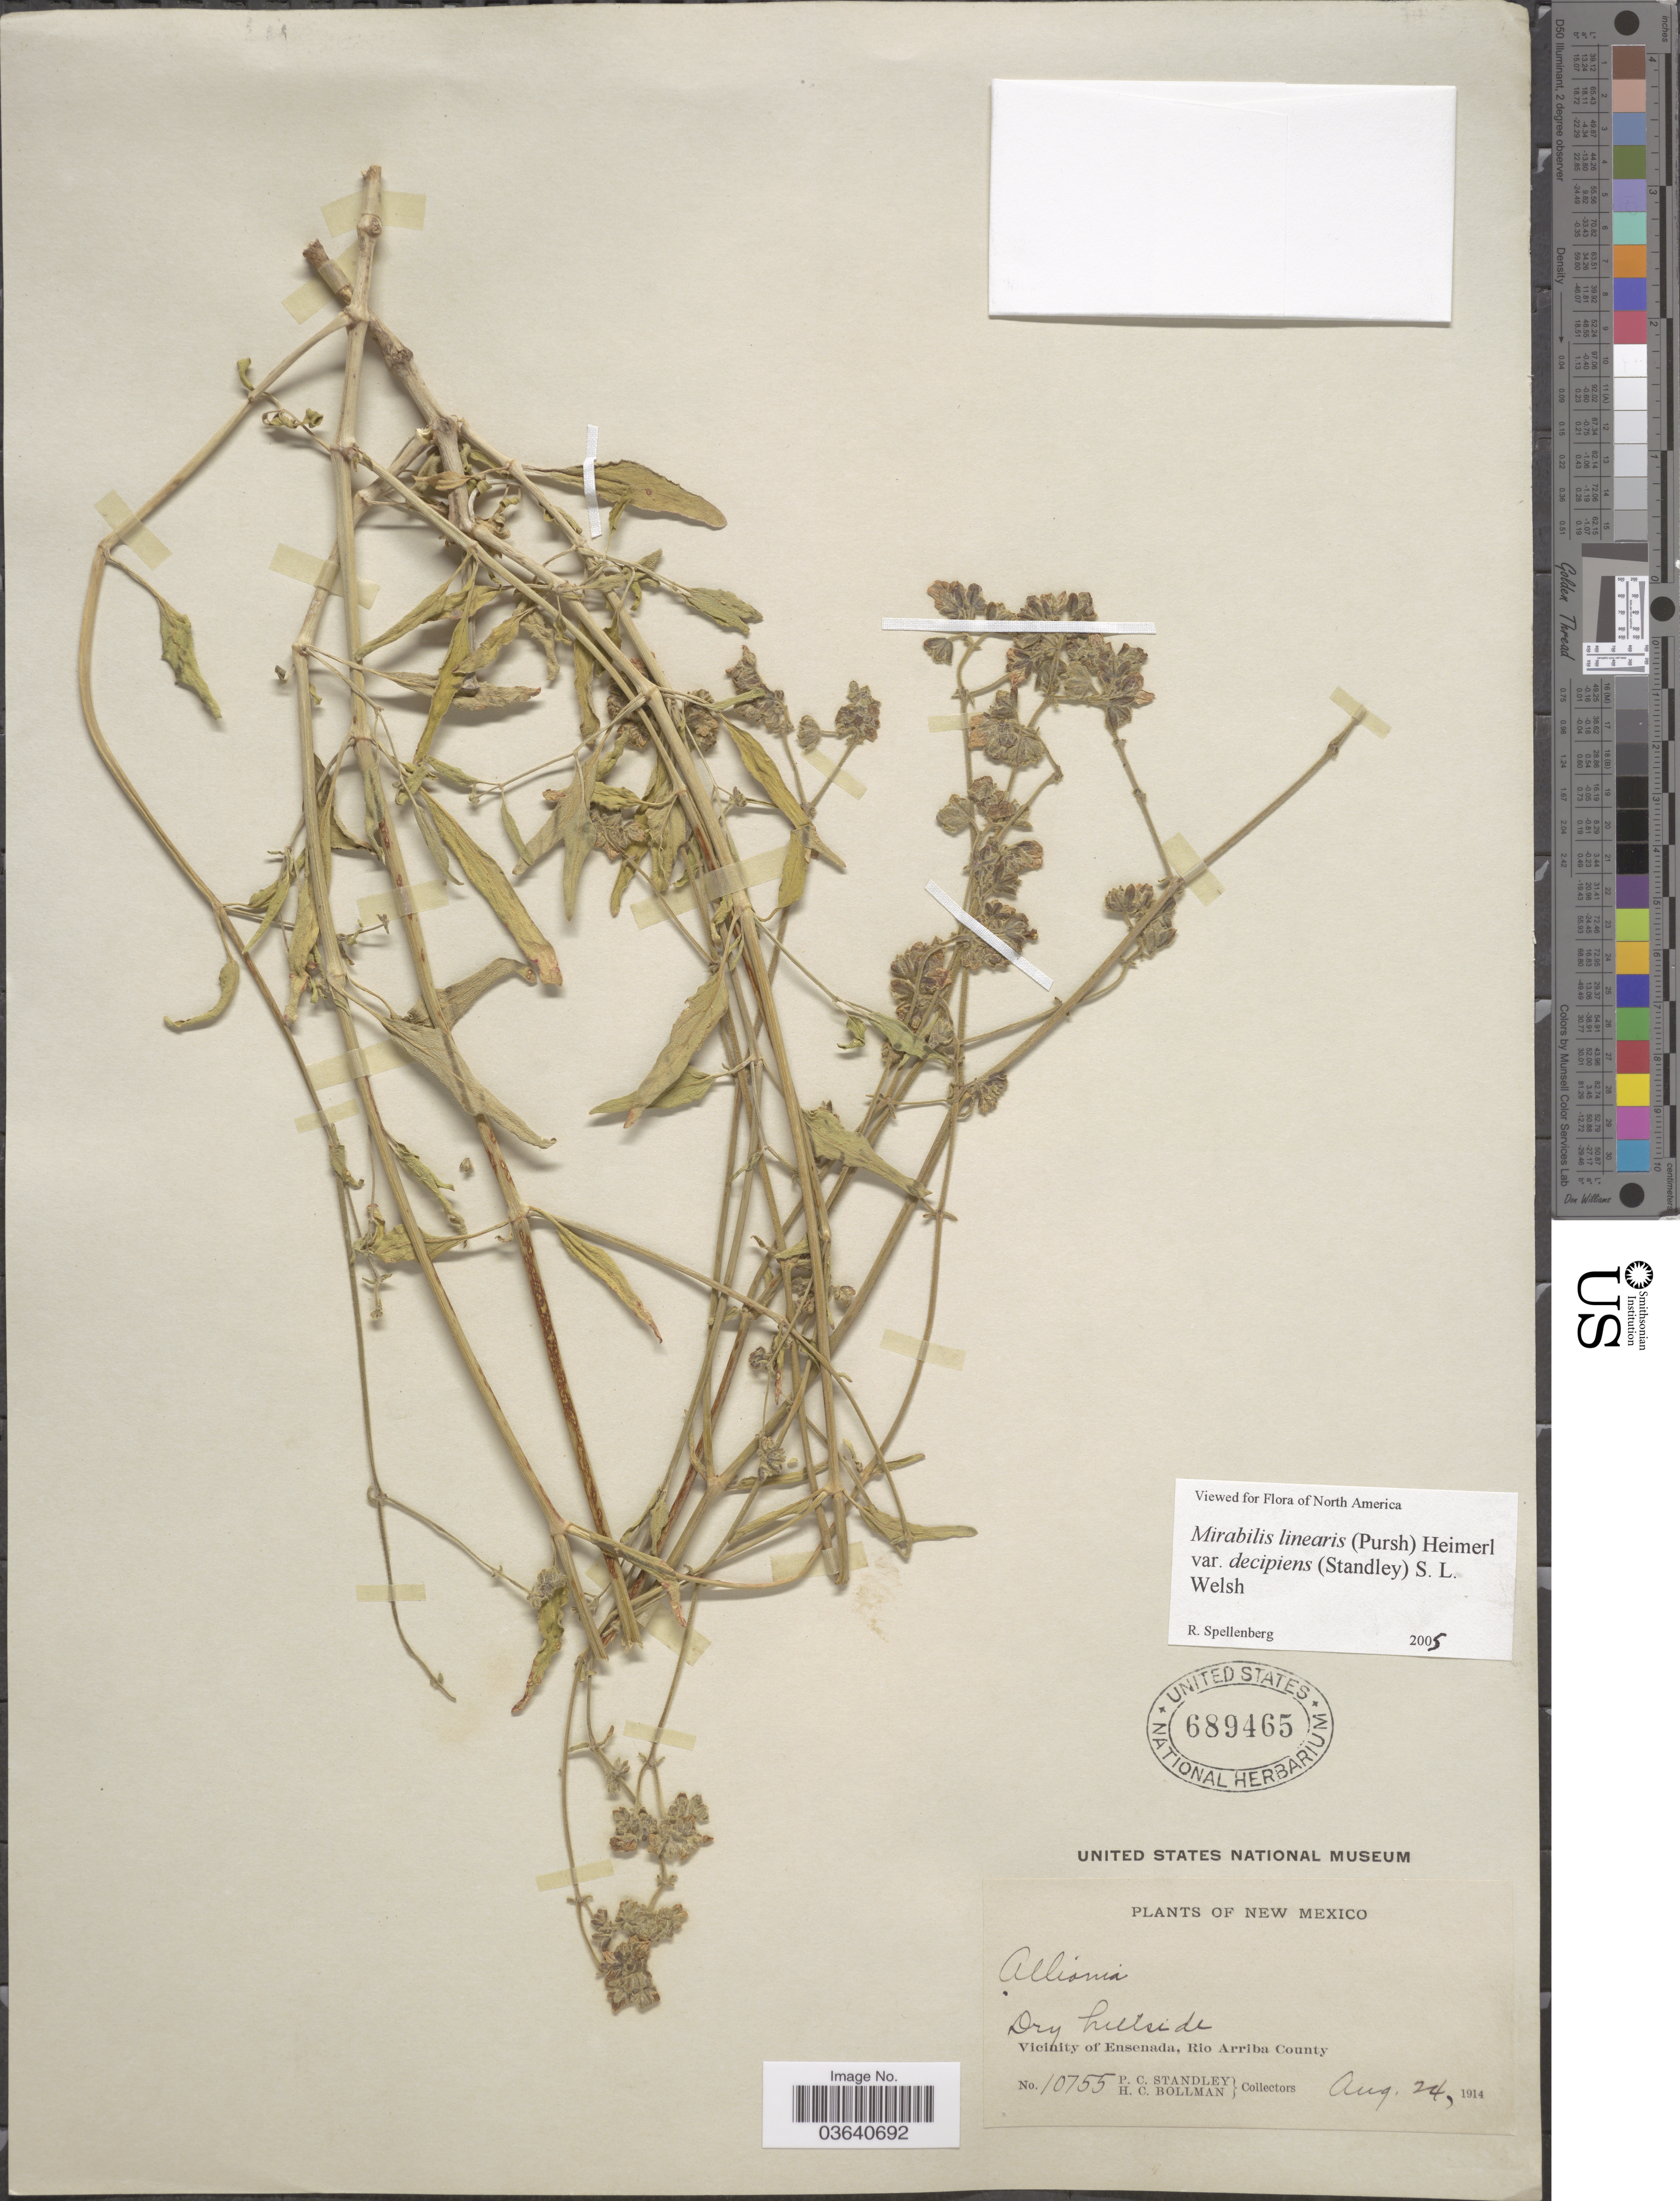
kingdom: Plantae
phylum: Tracheophyta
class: Magnoliopsida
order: Caryophyllales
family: Nyctaginaceae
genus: Mirabilis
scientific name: Mirabilis linearis var. decipiens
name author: (Standl.) S.L. Welsh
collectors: P. C. Standley & H. C. Bollman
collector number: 10755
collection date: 1914-08-24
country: United States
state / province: New Mexico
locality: Dry hillside. Vicinity of Ensenada, Rio Arriba County.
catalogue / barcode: US 689465